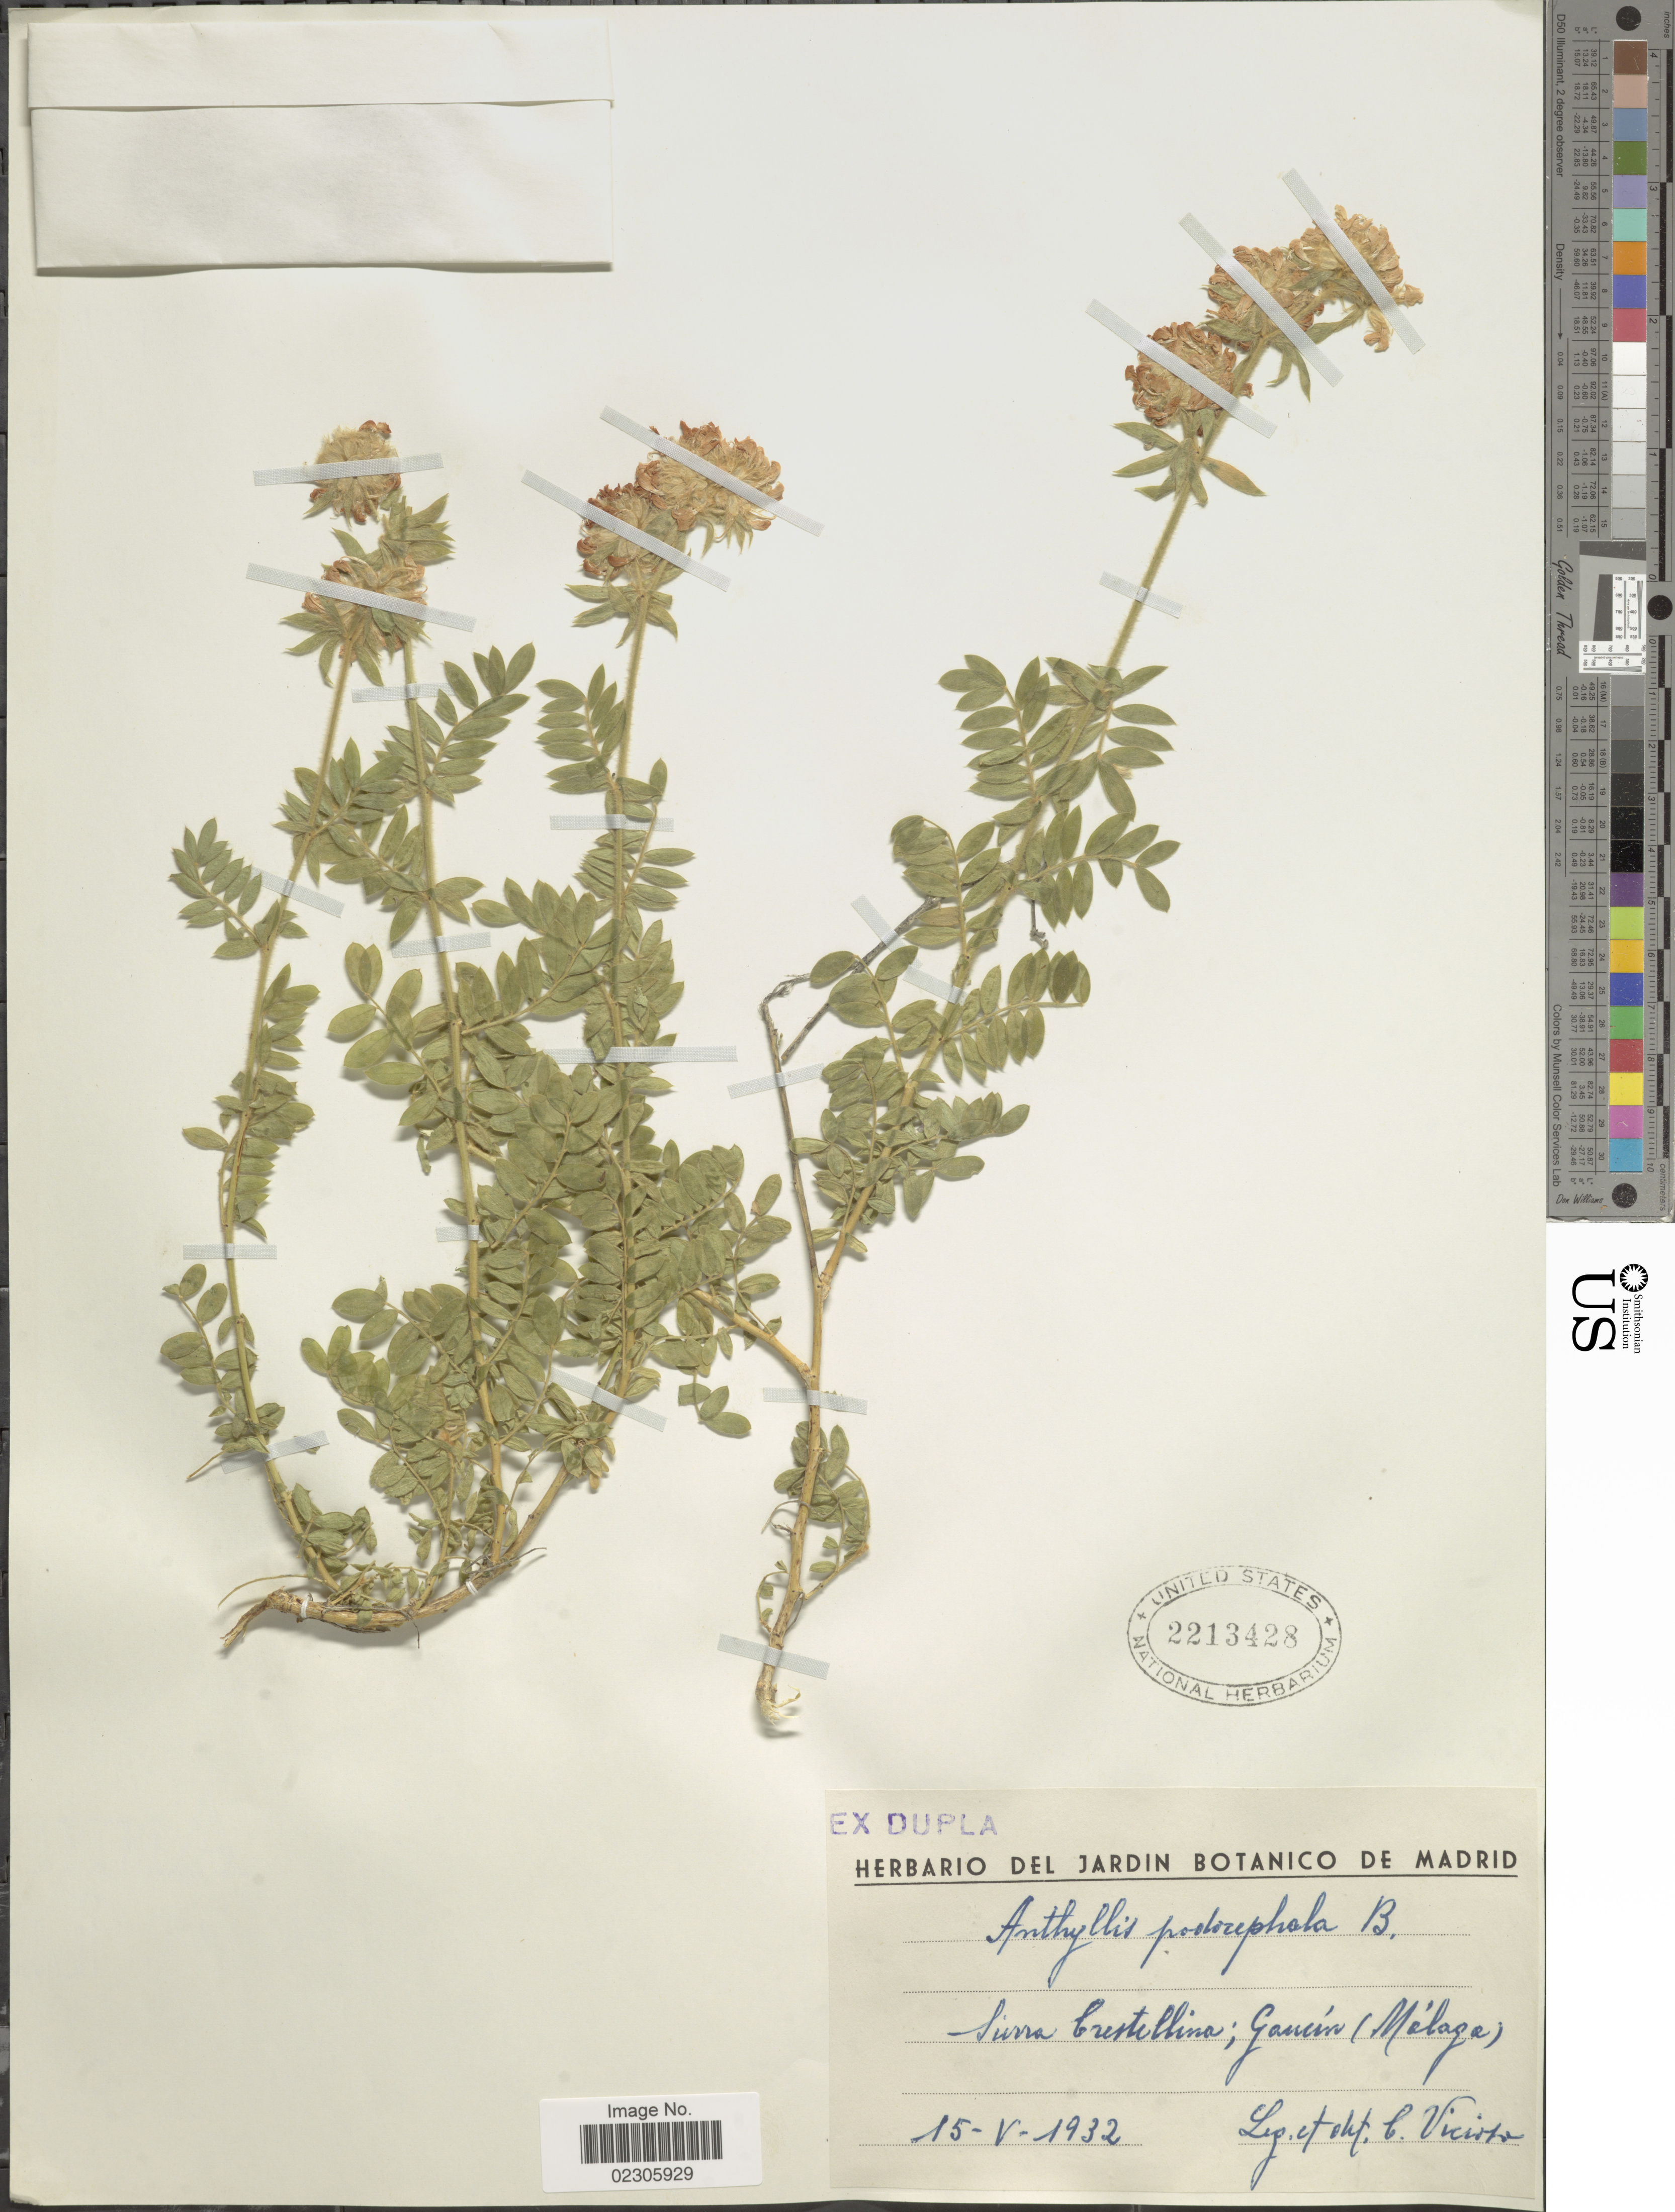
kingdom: Plantae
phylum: Tracheophyta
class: Magnoliopsida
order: Fabales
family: Fabaceae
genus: Anthyllis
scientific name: Anthyllis podocephala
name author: Boiss.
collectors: C. Vicioso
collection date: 1932-05-15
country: Spain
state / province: Andalucia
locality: Sierra Crestellina, Gaucín (Malaga).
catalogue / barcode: US 2213428